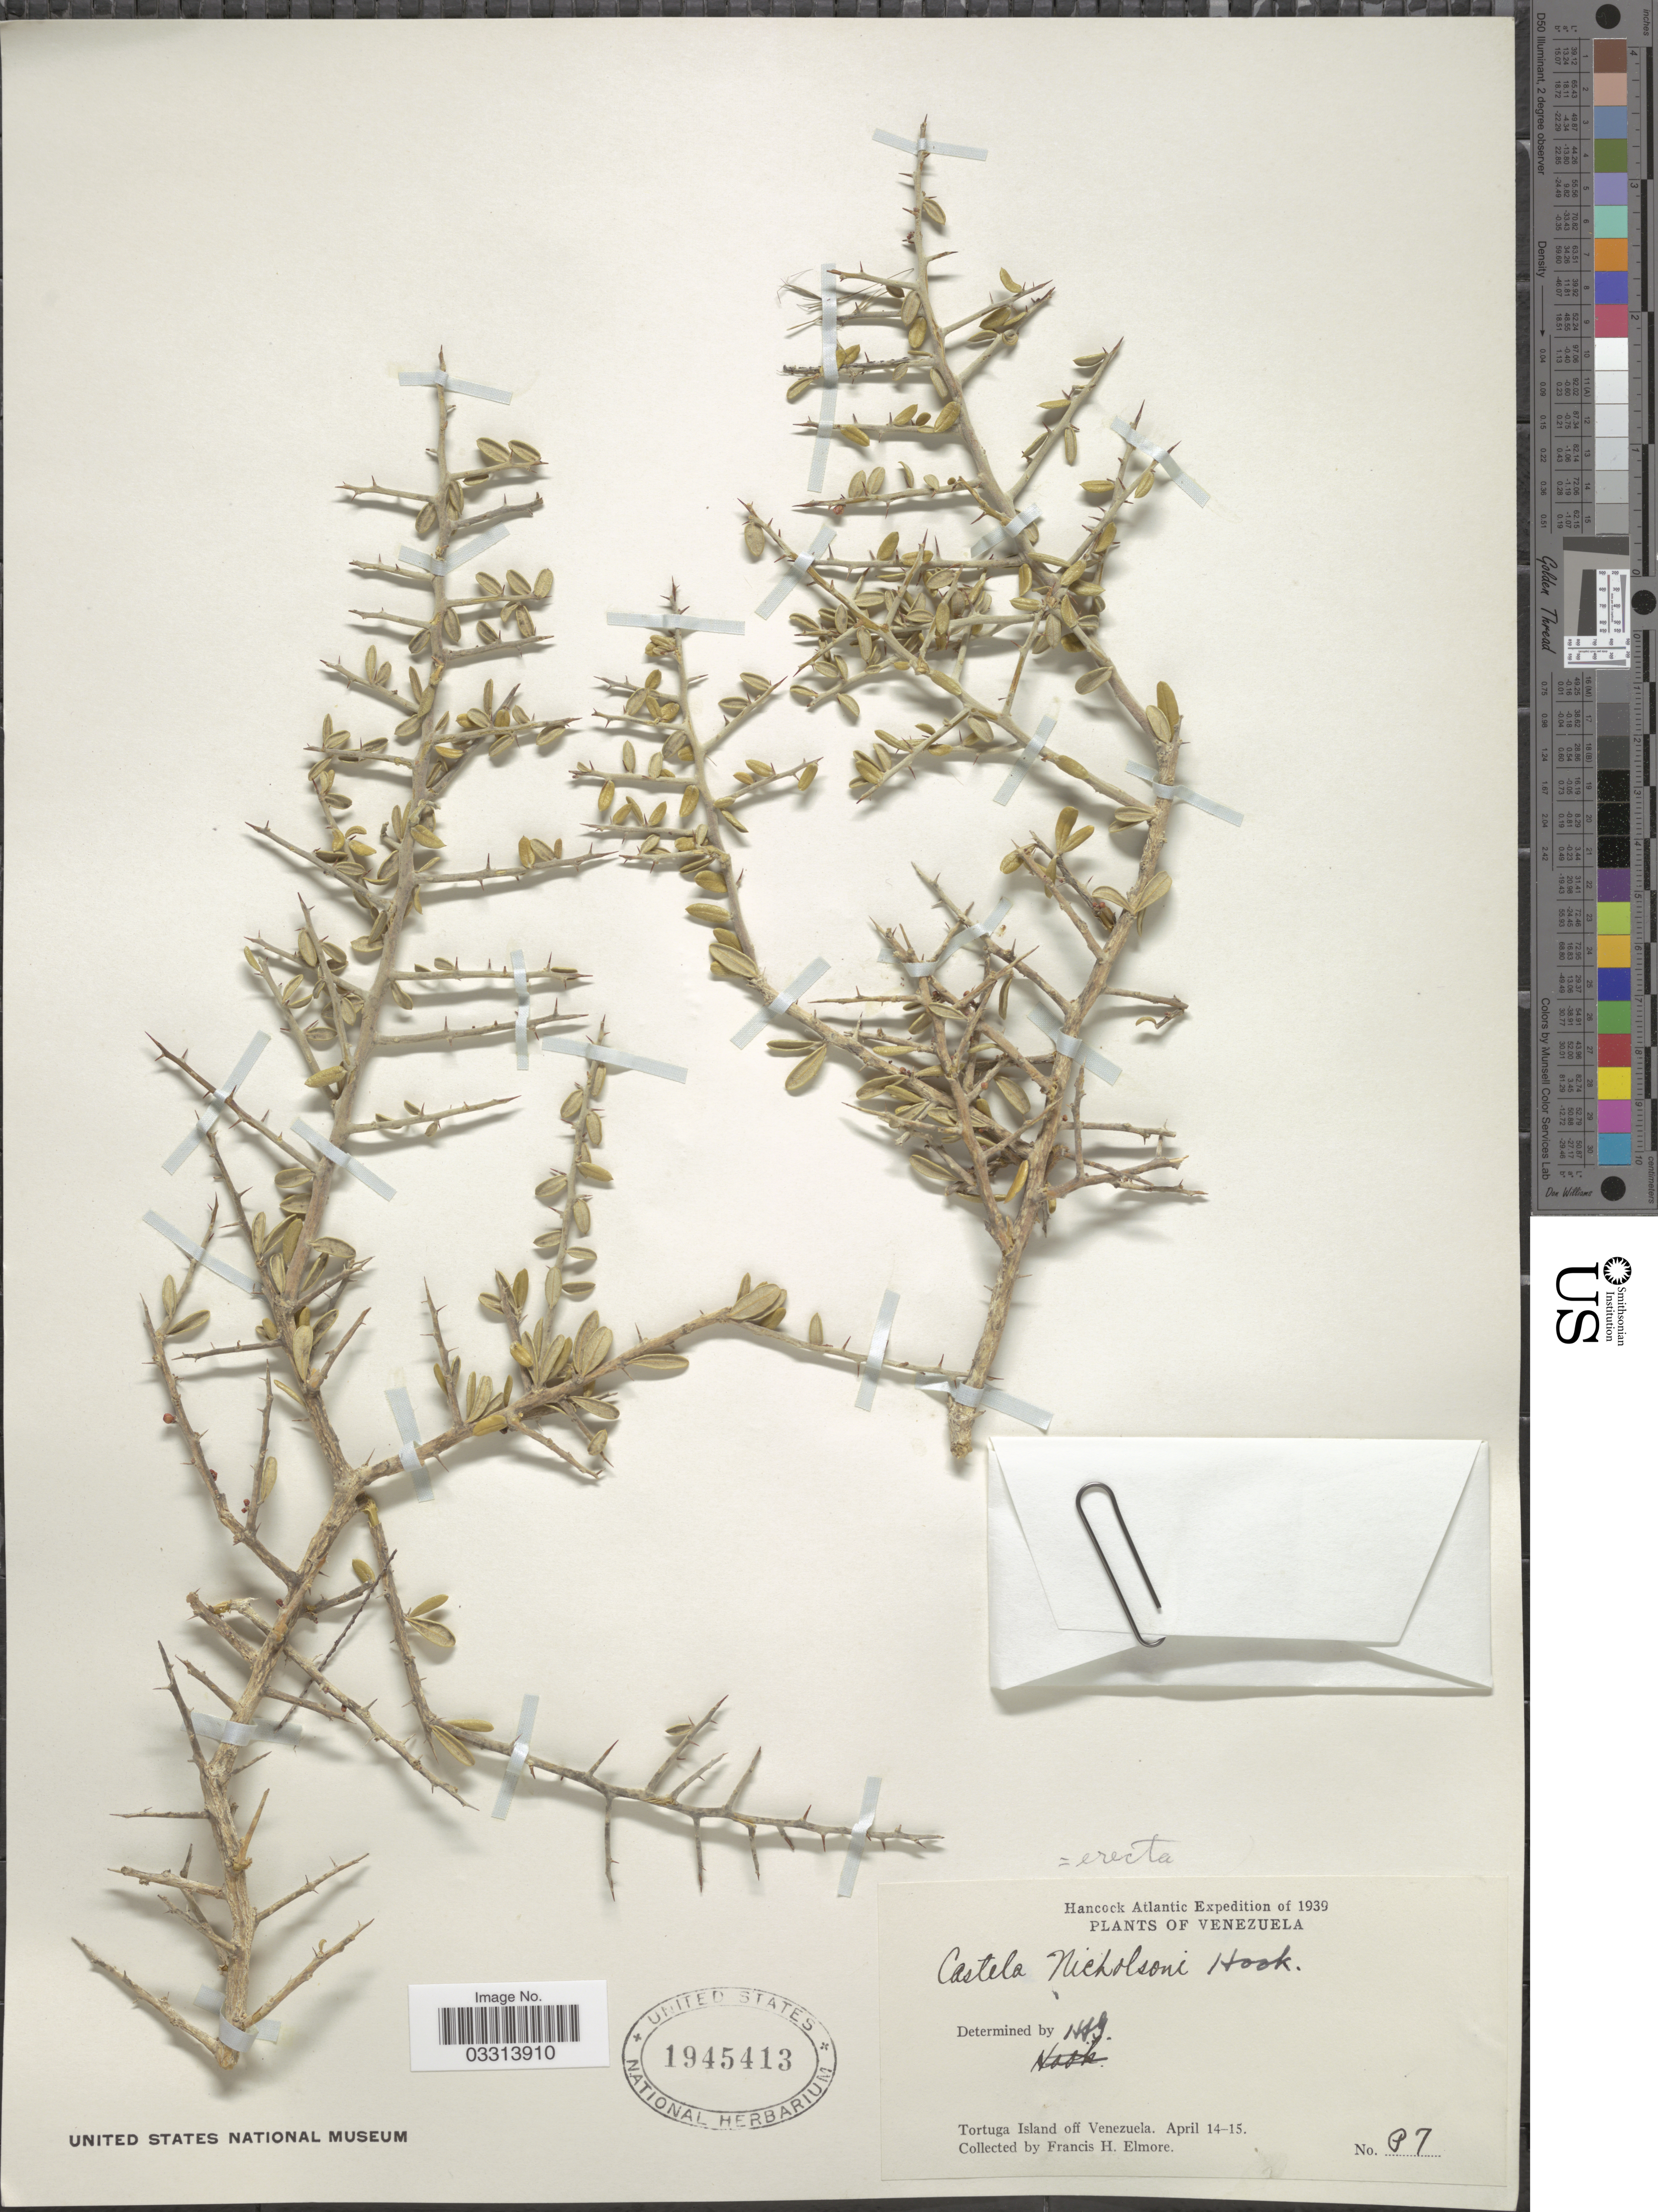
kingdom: Plantae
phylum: Tracheophyta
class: Magnoliopsida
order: Sapindales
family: Simaroubaceae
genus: Castela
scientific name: Castela erecta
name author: Turpin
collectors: F. H. Elmore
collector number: P7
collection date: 1939-04-14/1939-04-15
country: Venezuela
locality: Tortuga Island off Venezuela.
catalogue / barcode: US 1945413